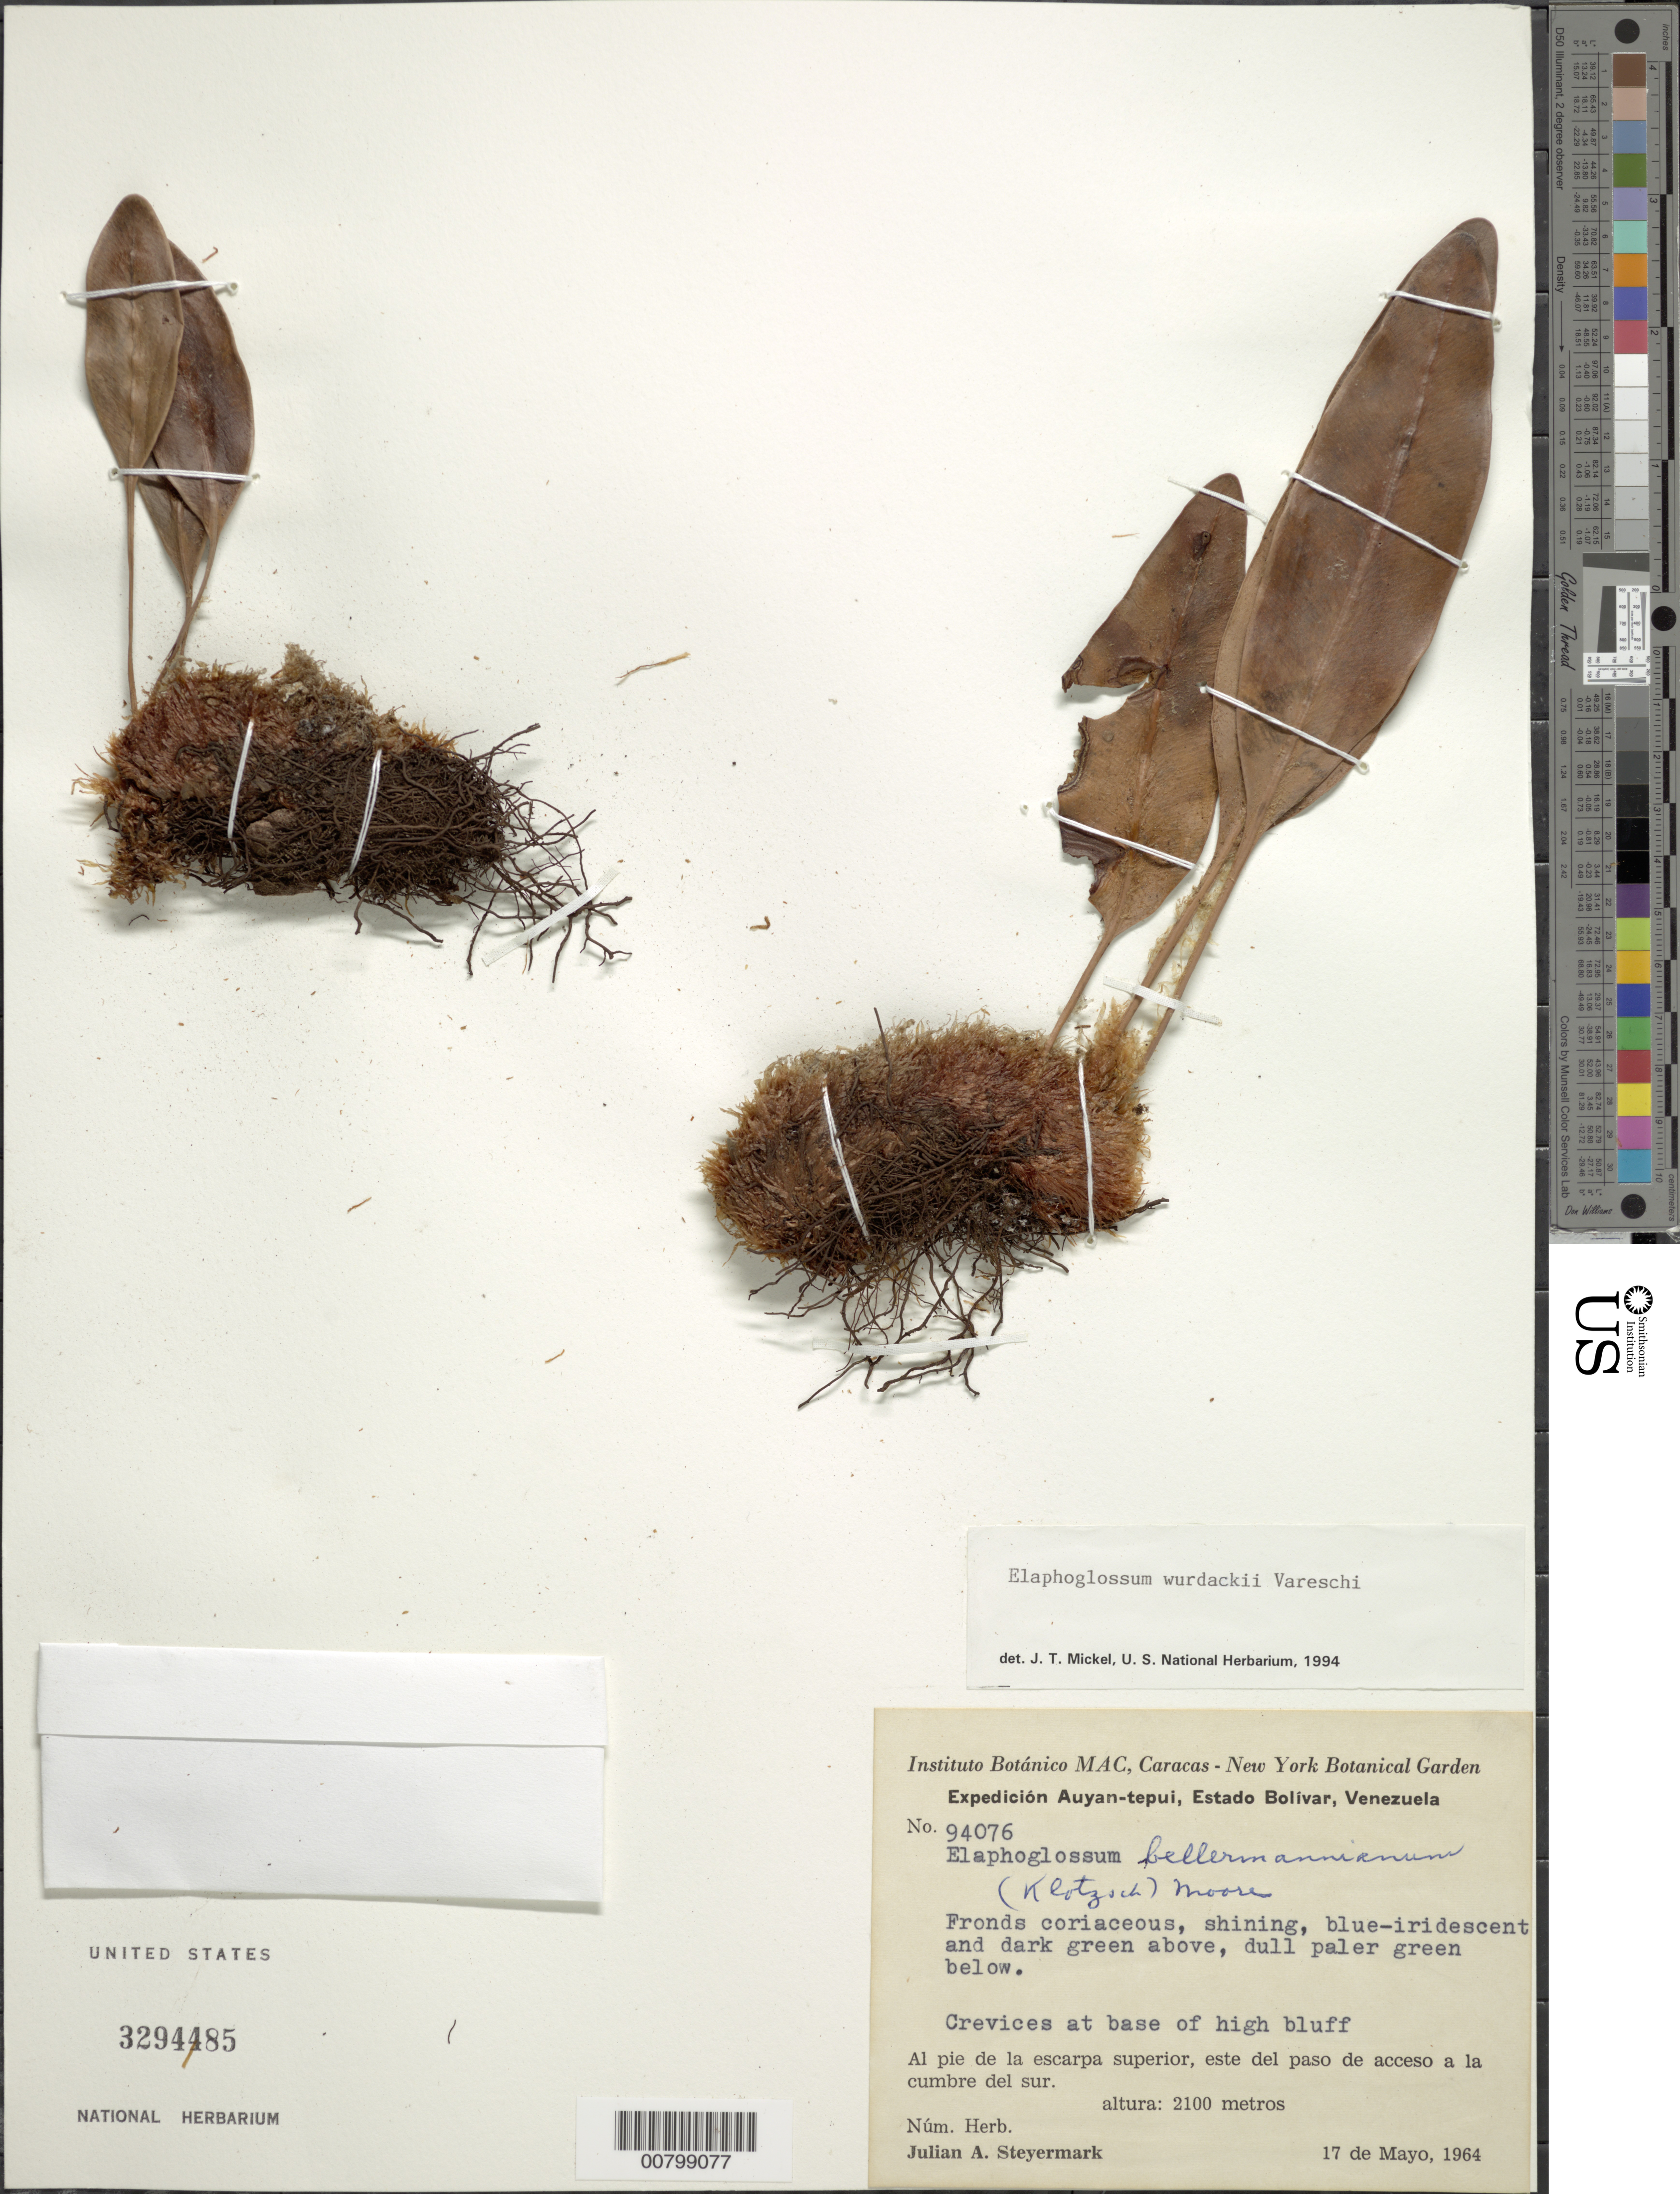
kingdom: Plantae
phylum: Tracheophyta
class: Polypodiopsida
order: Polypodiales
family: Dryopteridaceae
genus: Elaphoglossum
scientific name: Elaphoglossum wurdackii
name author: Vareschi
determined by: Mickel, J. T., (NY), New York Botanical Garden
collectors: J. Steyermark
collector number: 94076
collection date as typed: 17-May-64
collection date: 1964-05-17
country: Venezuela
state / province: Bolívar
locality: Auyan-tepuí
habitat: Crevices at base of high bluff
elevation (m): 2100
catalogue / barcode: US 3294485